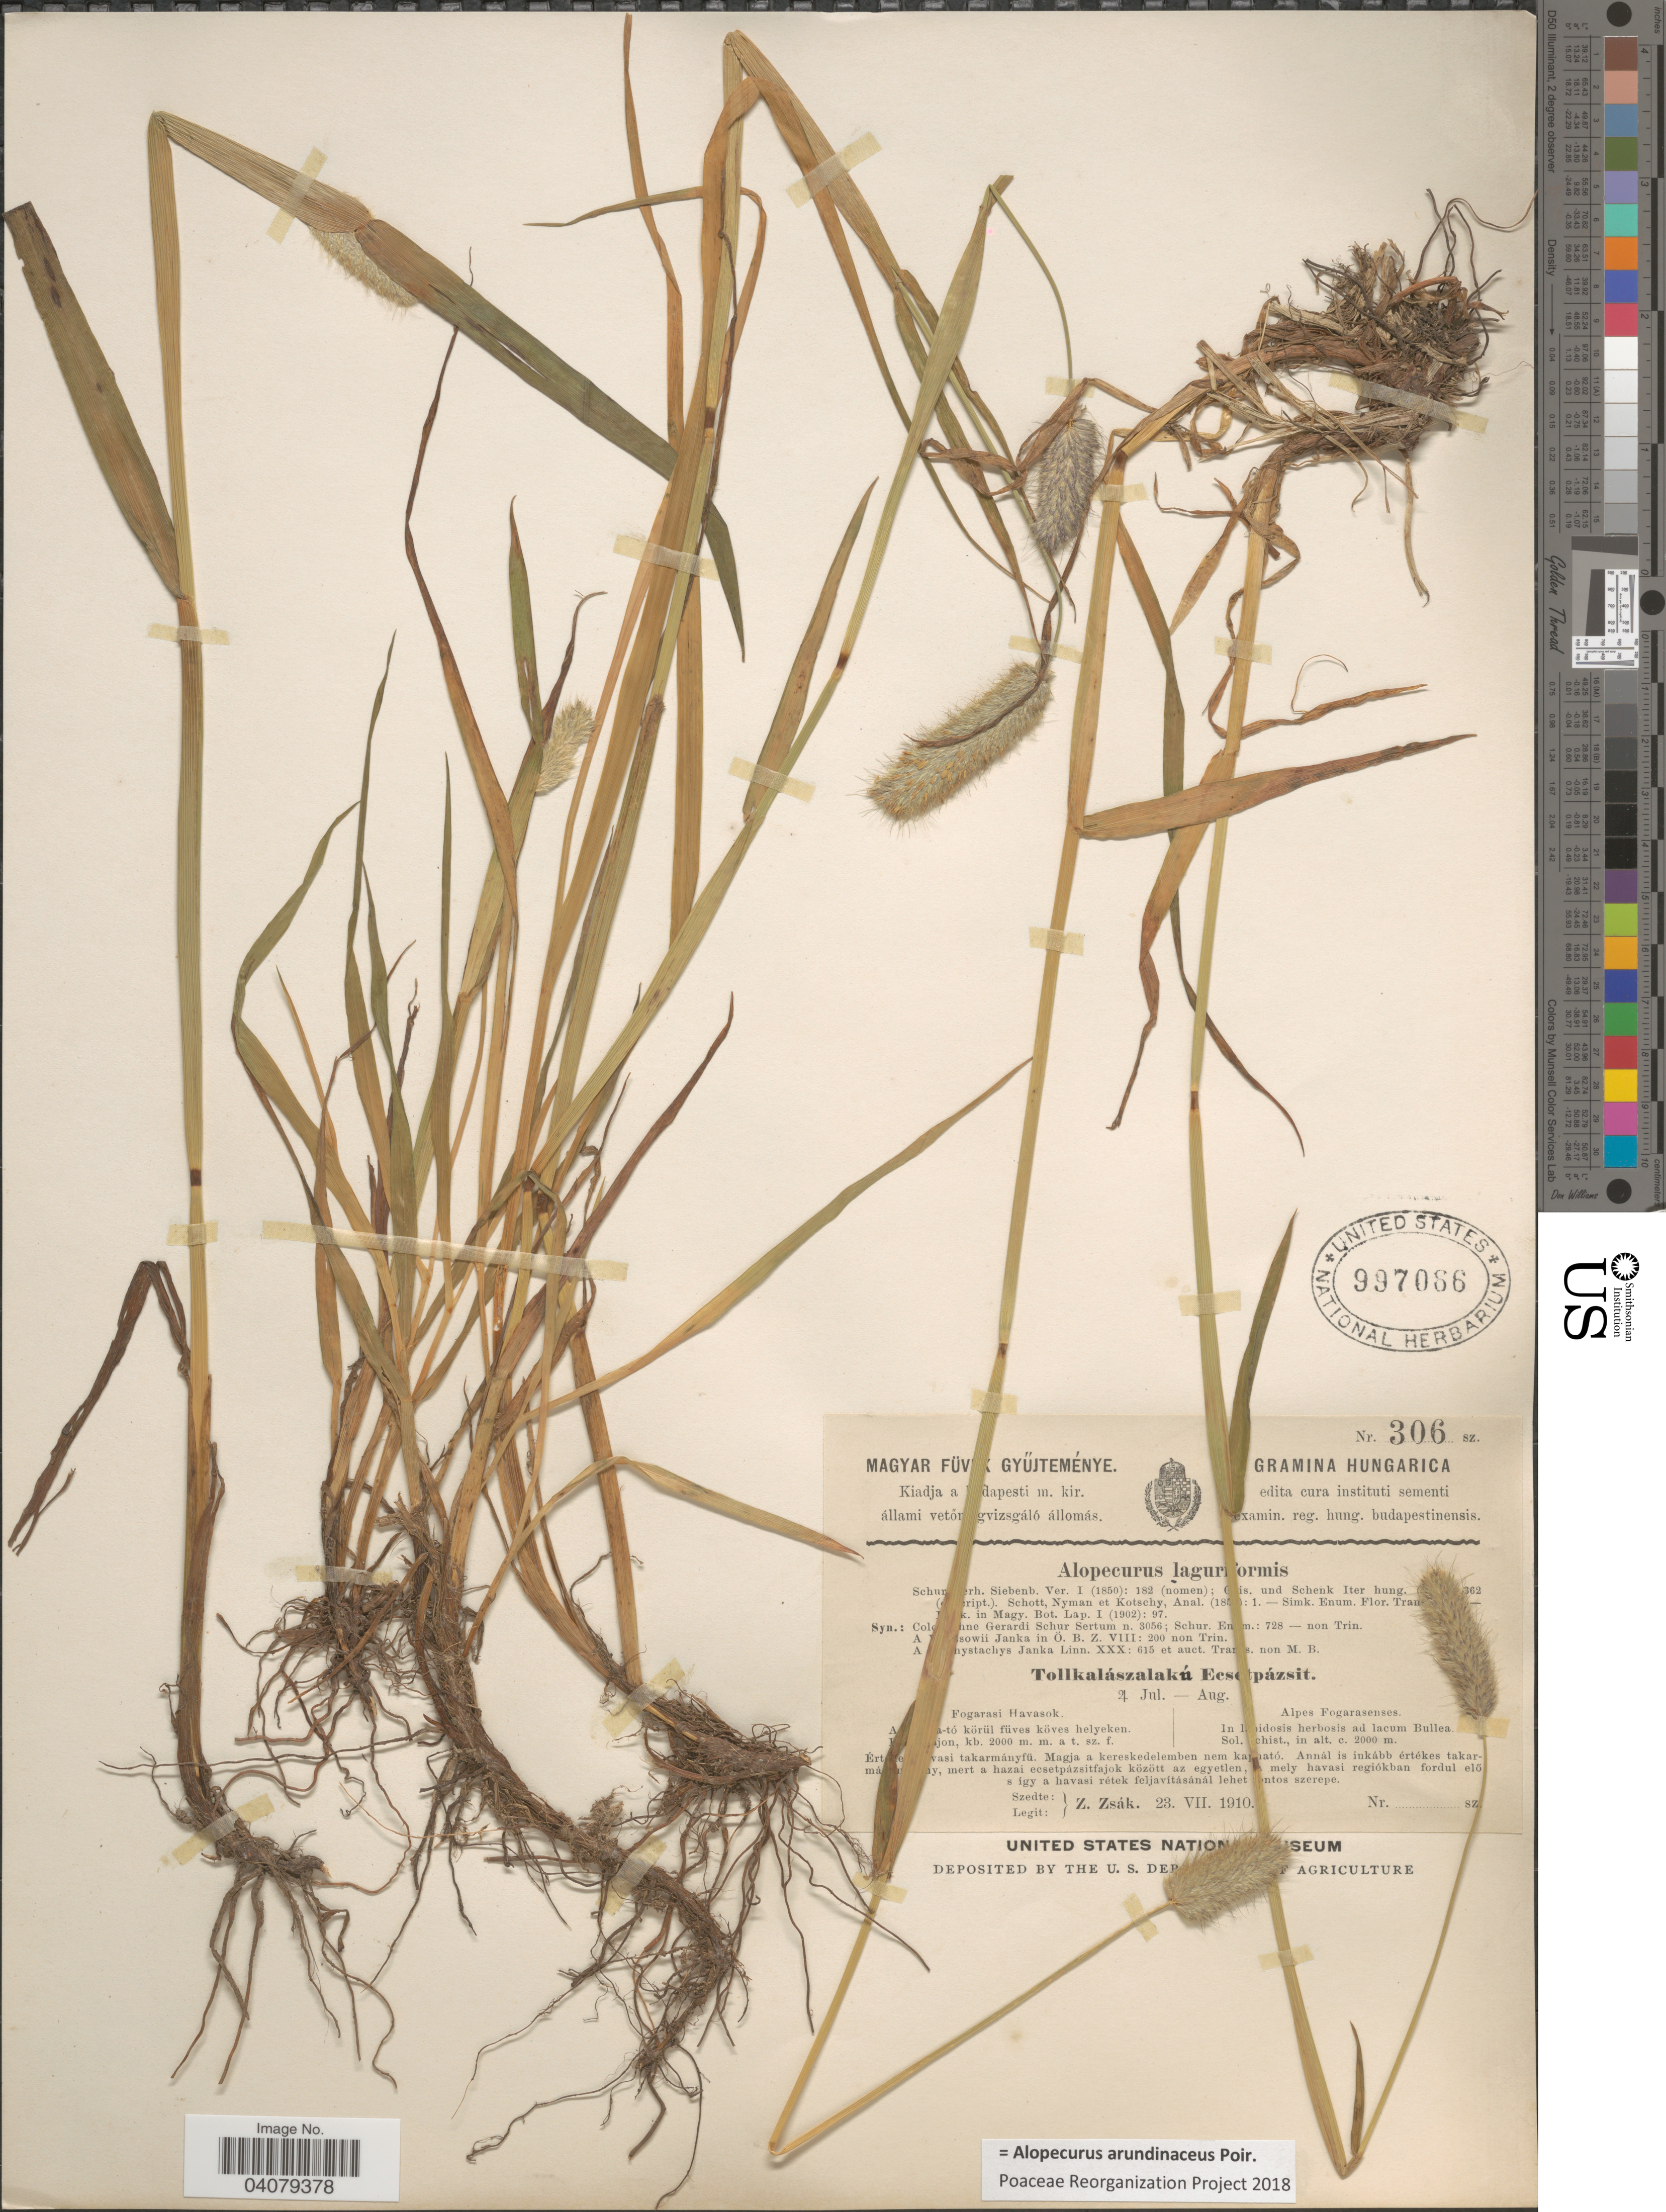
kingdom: Plantae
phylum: Tracheophyta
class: Liliopsida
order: Poales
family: Poaceae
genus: Alopecurus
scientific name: Alopecurus arundinaceus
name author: Poir.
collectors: Z. Zsak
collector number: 306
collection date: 1910-07-23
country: Hungary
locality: Alpes Fogarasenses. In l [illegible text]idosis herbosis ad lacum Bullea.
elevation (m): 2000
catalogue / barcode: US 997066